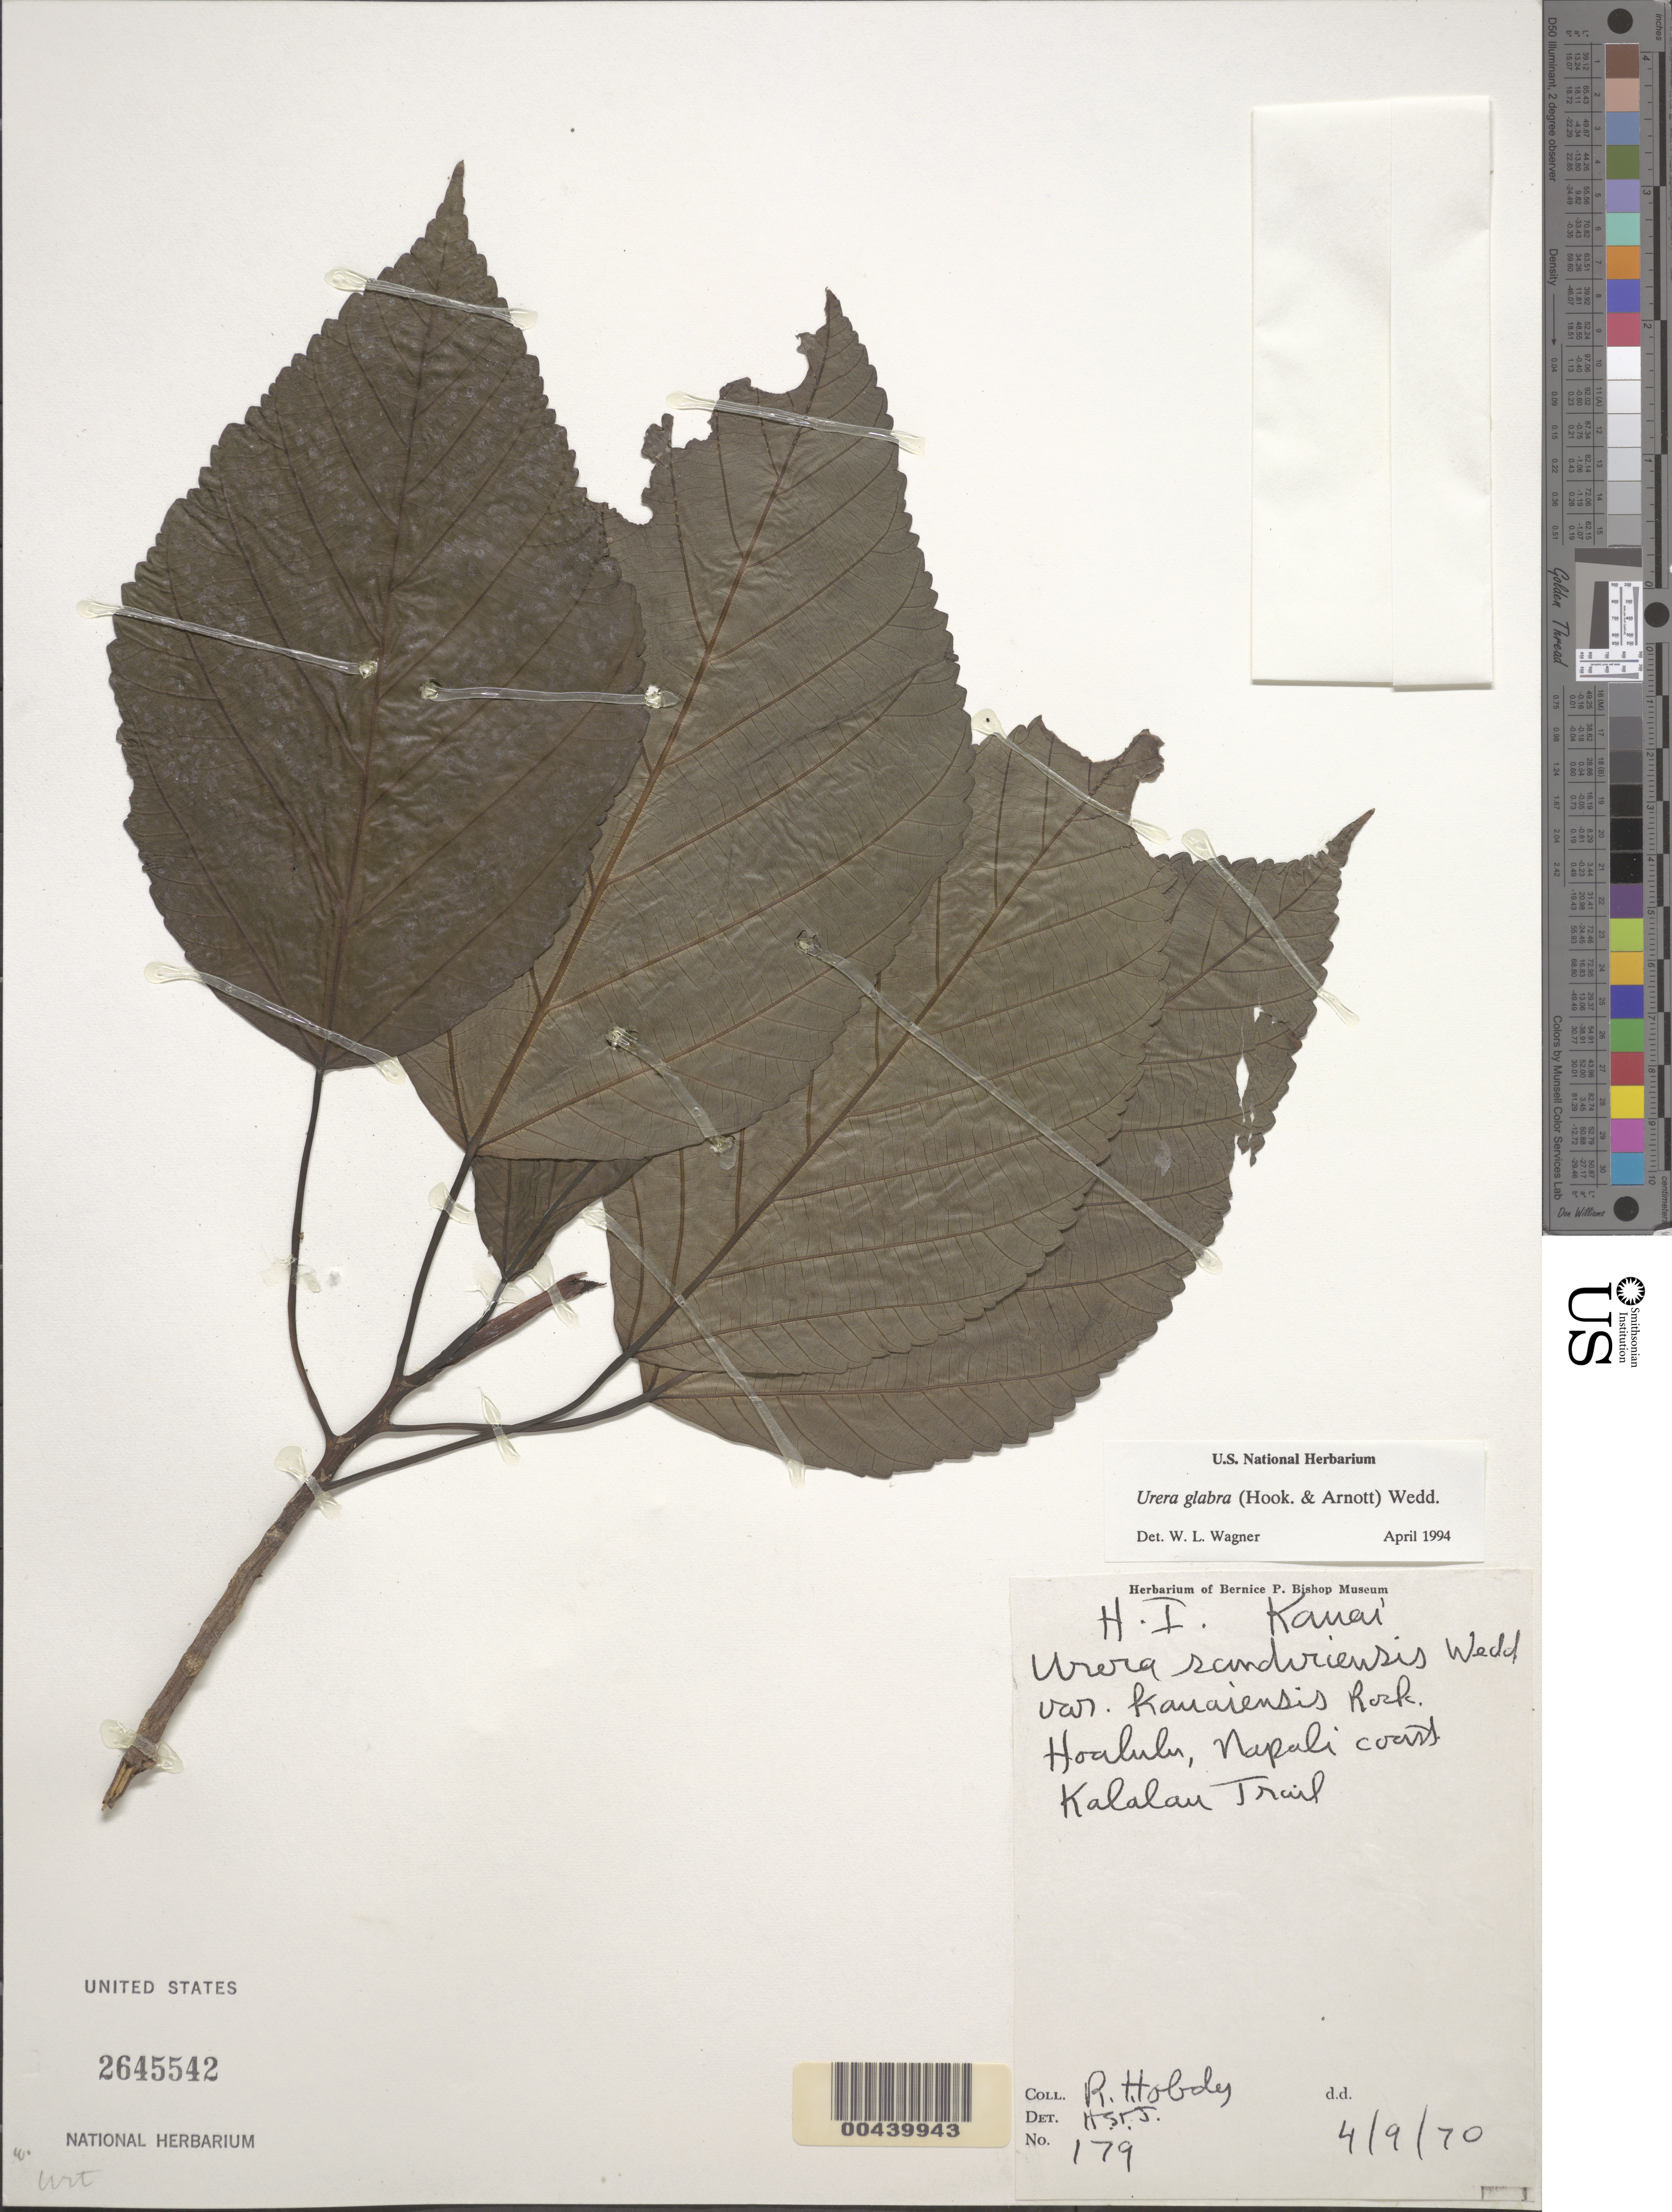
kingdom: Plantae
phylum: Tracheophyta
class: Magnoliopsida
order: Rosales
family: Urticaceae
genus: Touchardia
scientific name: Touchardia oahuensis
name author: T. Wells & A. K. Monro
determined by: Wagner, W. L., (BOT), Smithsonian Institution - National Museum of Natural History (UNITED STATES)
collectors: R. Hobdy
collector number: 179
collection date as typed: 9 Apr 1970 or 4 Sep 1970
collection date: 1970-04-09 or 1970-09-04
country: United States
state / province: Hawaii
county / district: Kauai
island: Kaua'i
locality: Hoalulu, Napali coast, Kalalau Trail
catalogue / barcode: US 2645542